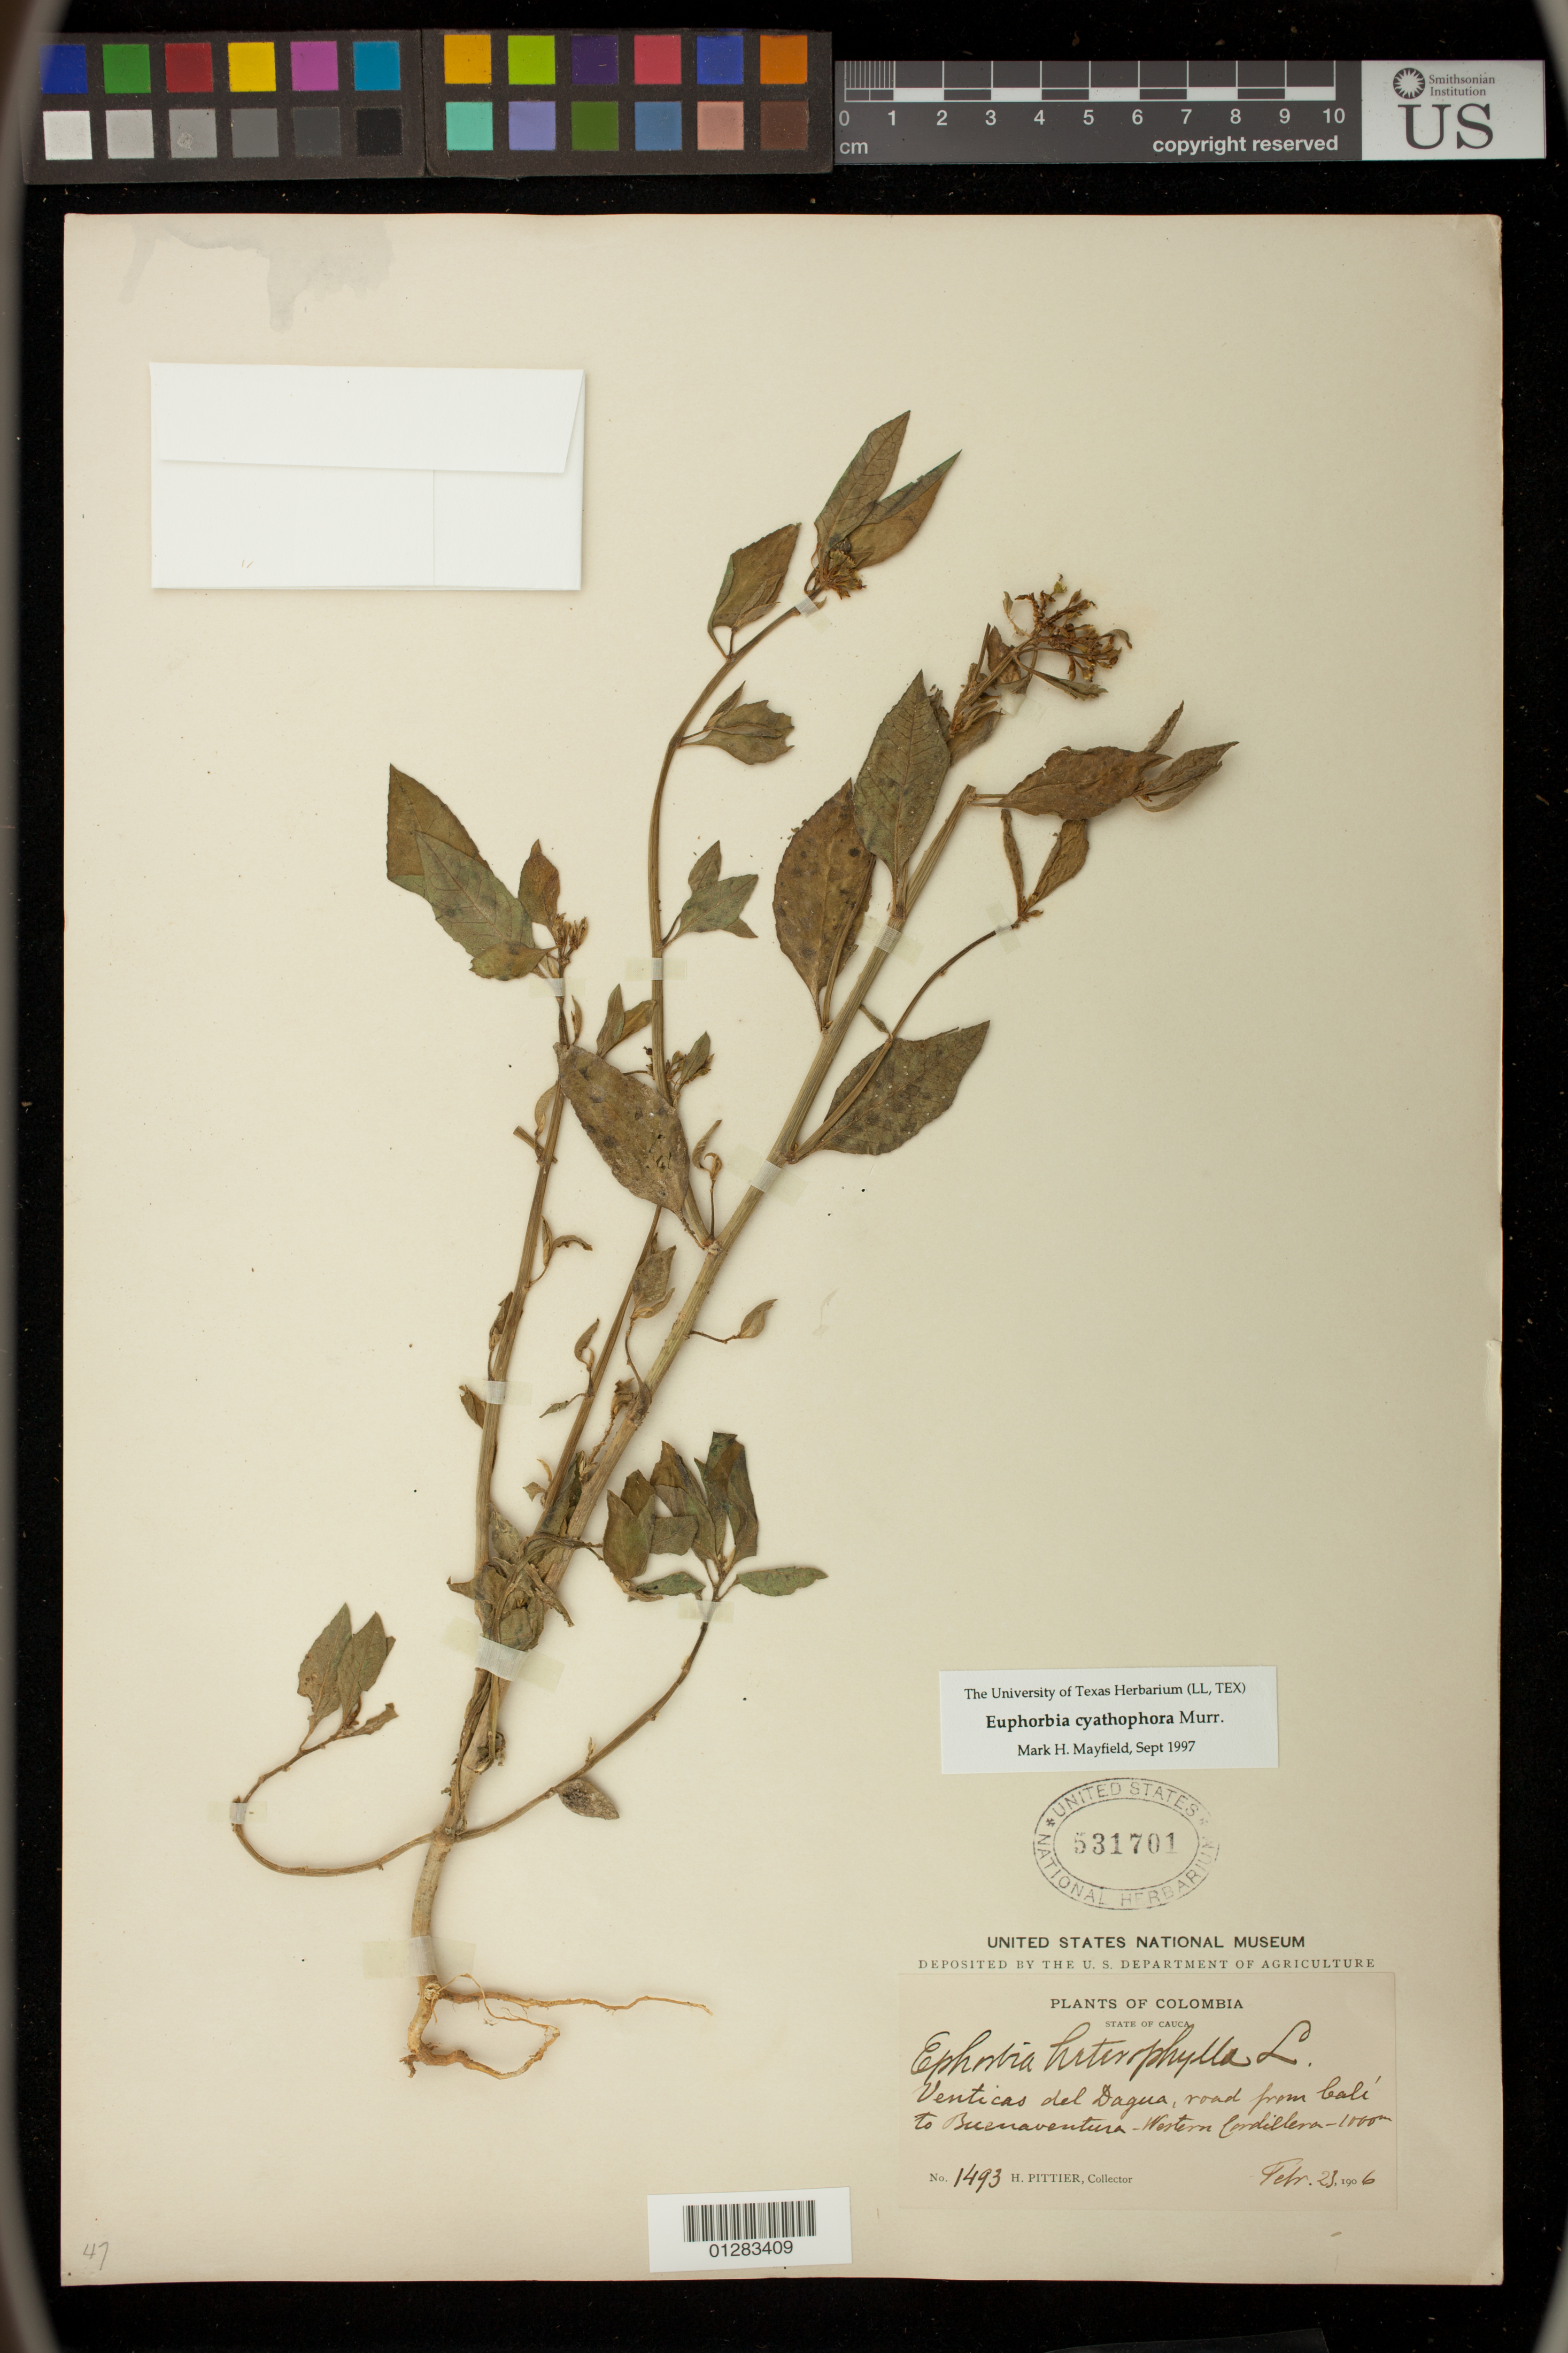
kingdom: Plantae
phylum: Tracheophyta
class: Magnoliopsida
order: Malpighiales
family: Euphorbiaceae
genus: Euphorbia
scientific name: Euphorbia heterophylla var. cyathophora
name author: (Murr.) Griseb.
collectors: H. F. Pittier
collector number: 1493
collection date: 1906-02-23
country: Colombia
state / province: Valle del Cauca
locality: Venticas del Dagua, road from bali to Buenaventura - Western Cordillera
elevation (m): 1000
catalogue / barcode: US 531701